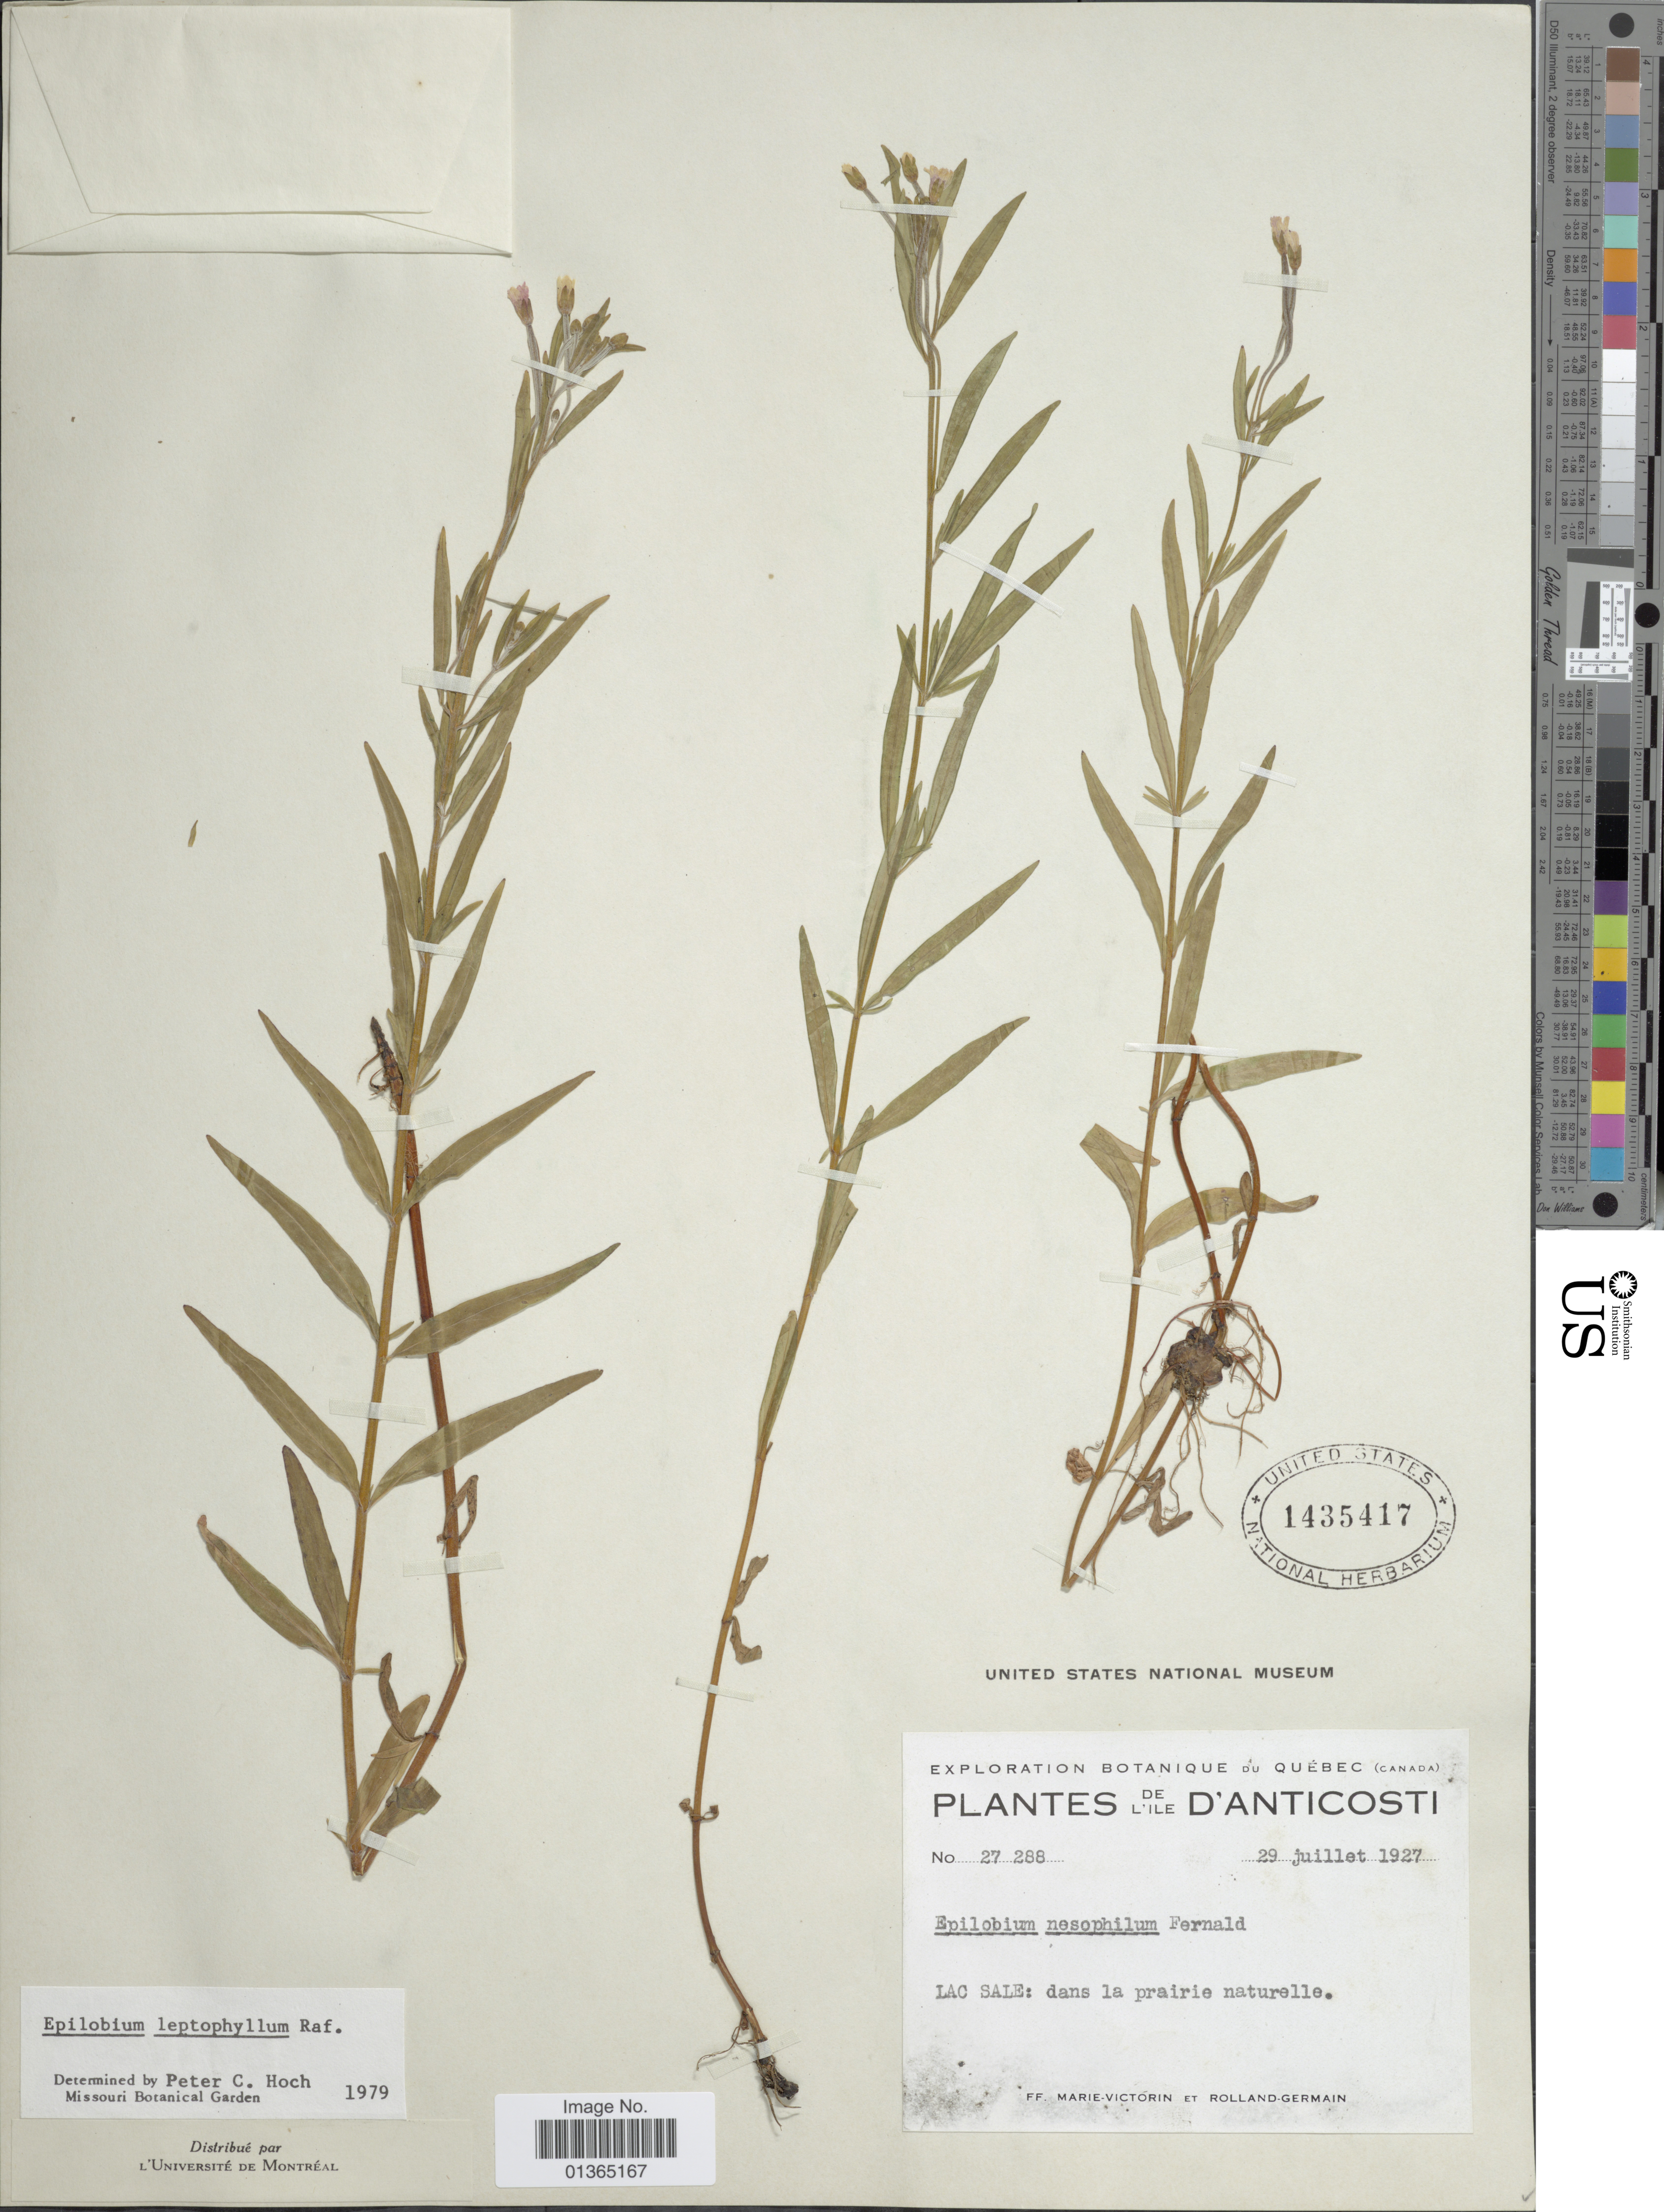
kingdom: Plantae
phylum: Tracheophyta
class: Magnoliopsida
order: Myrtales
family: Onagraceae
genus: Epilobium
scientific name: Epilobium leptophyllum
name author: Raf.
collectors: Fr. Marie-Victorin & Rolland-Germain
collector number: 27288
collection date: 1927-07-29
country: Canada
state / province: Quebec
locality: De L'Ile D'Anticosti. Lac Sale: dans la prairie naturelle.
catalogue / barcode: US 1435417